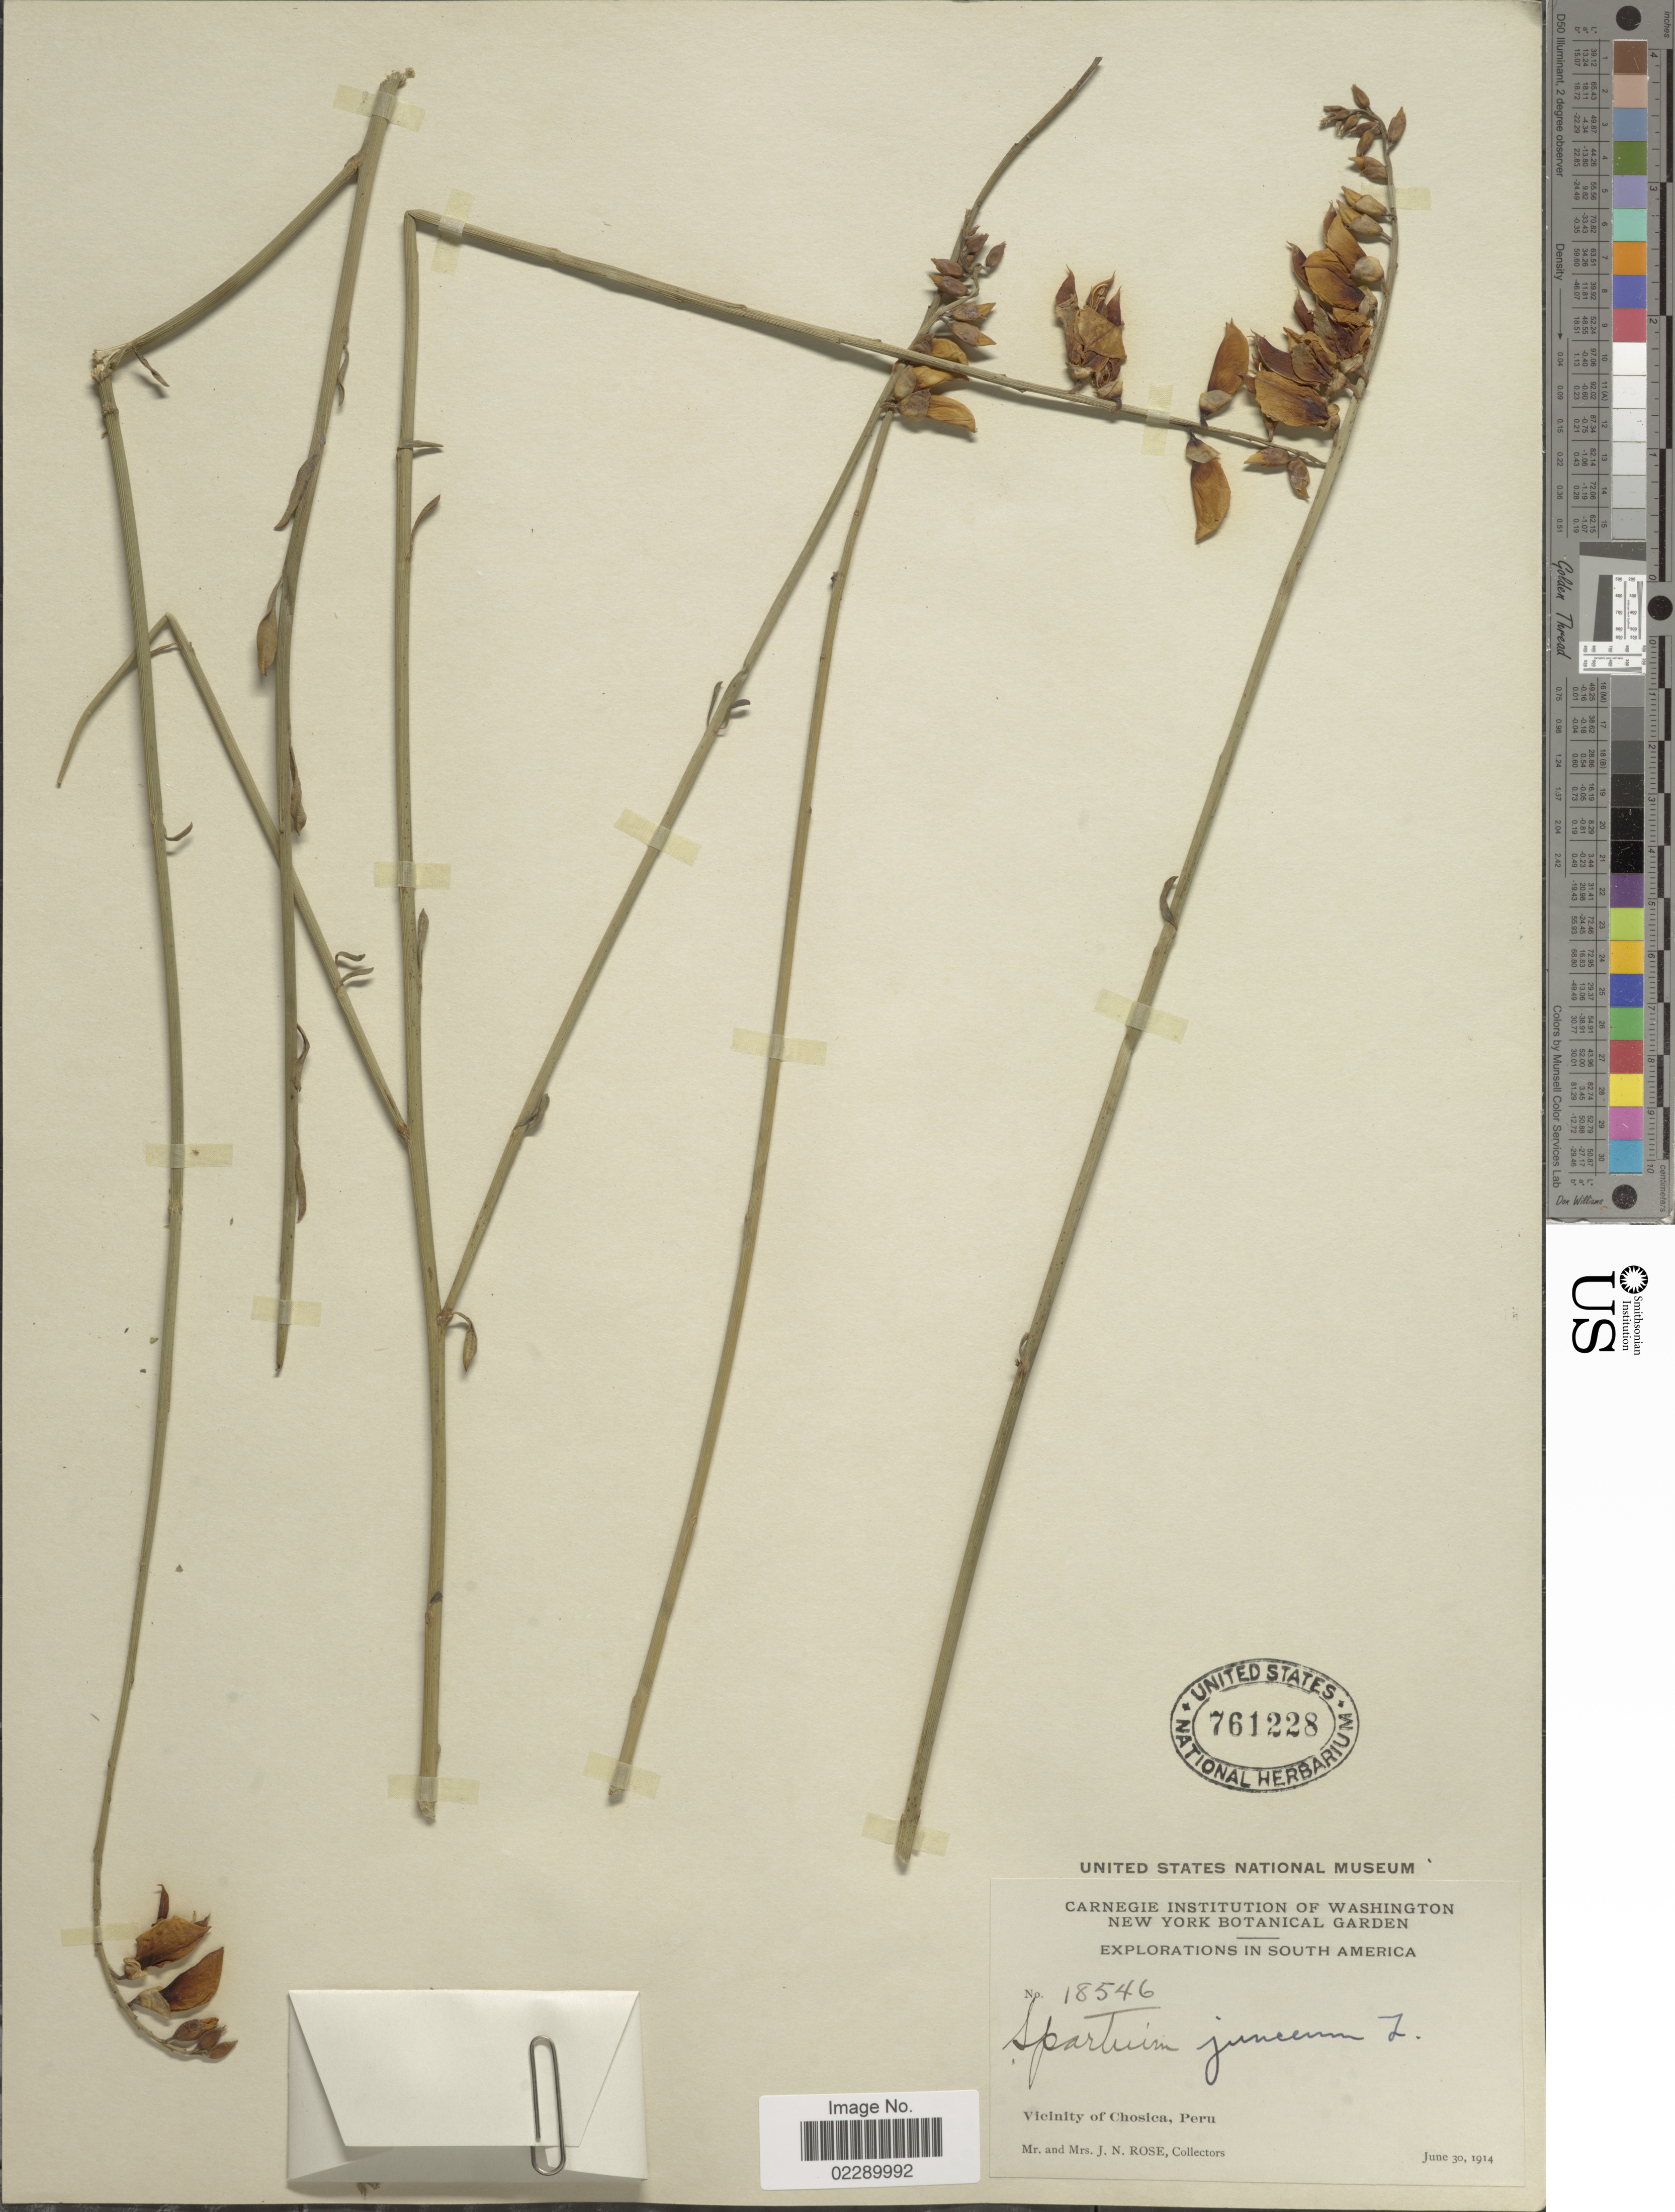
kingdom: Plantae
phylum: Tracheophyta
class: Magnoliopsida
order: Fabales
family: Fabaceae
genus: Spartium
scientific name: Spartium junceum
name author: L.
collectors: J. N. Rose & L. B. Rose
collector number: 18546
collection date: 1914-06-30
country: Peru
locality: Vicinity of Chosica, Peru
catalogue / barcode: US 761228